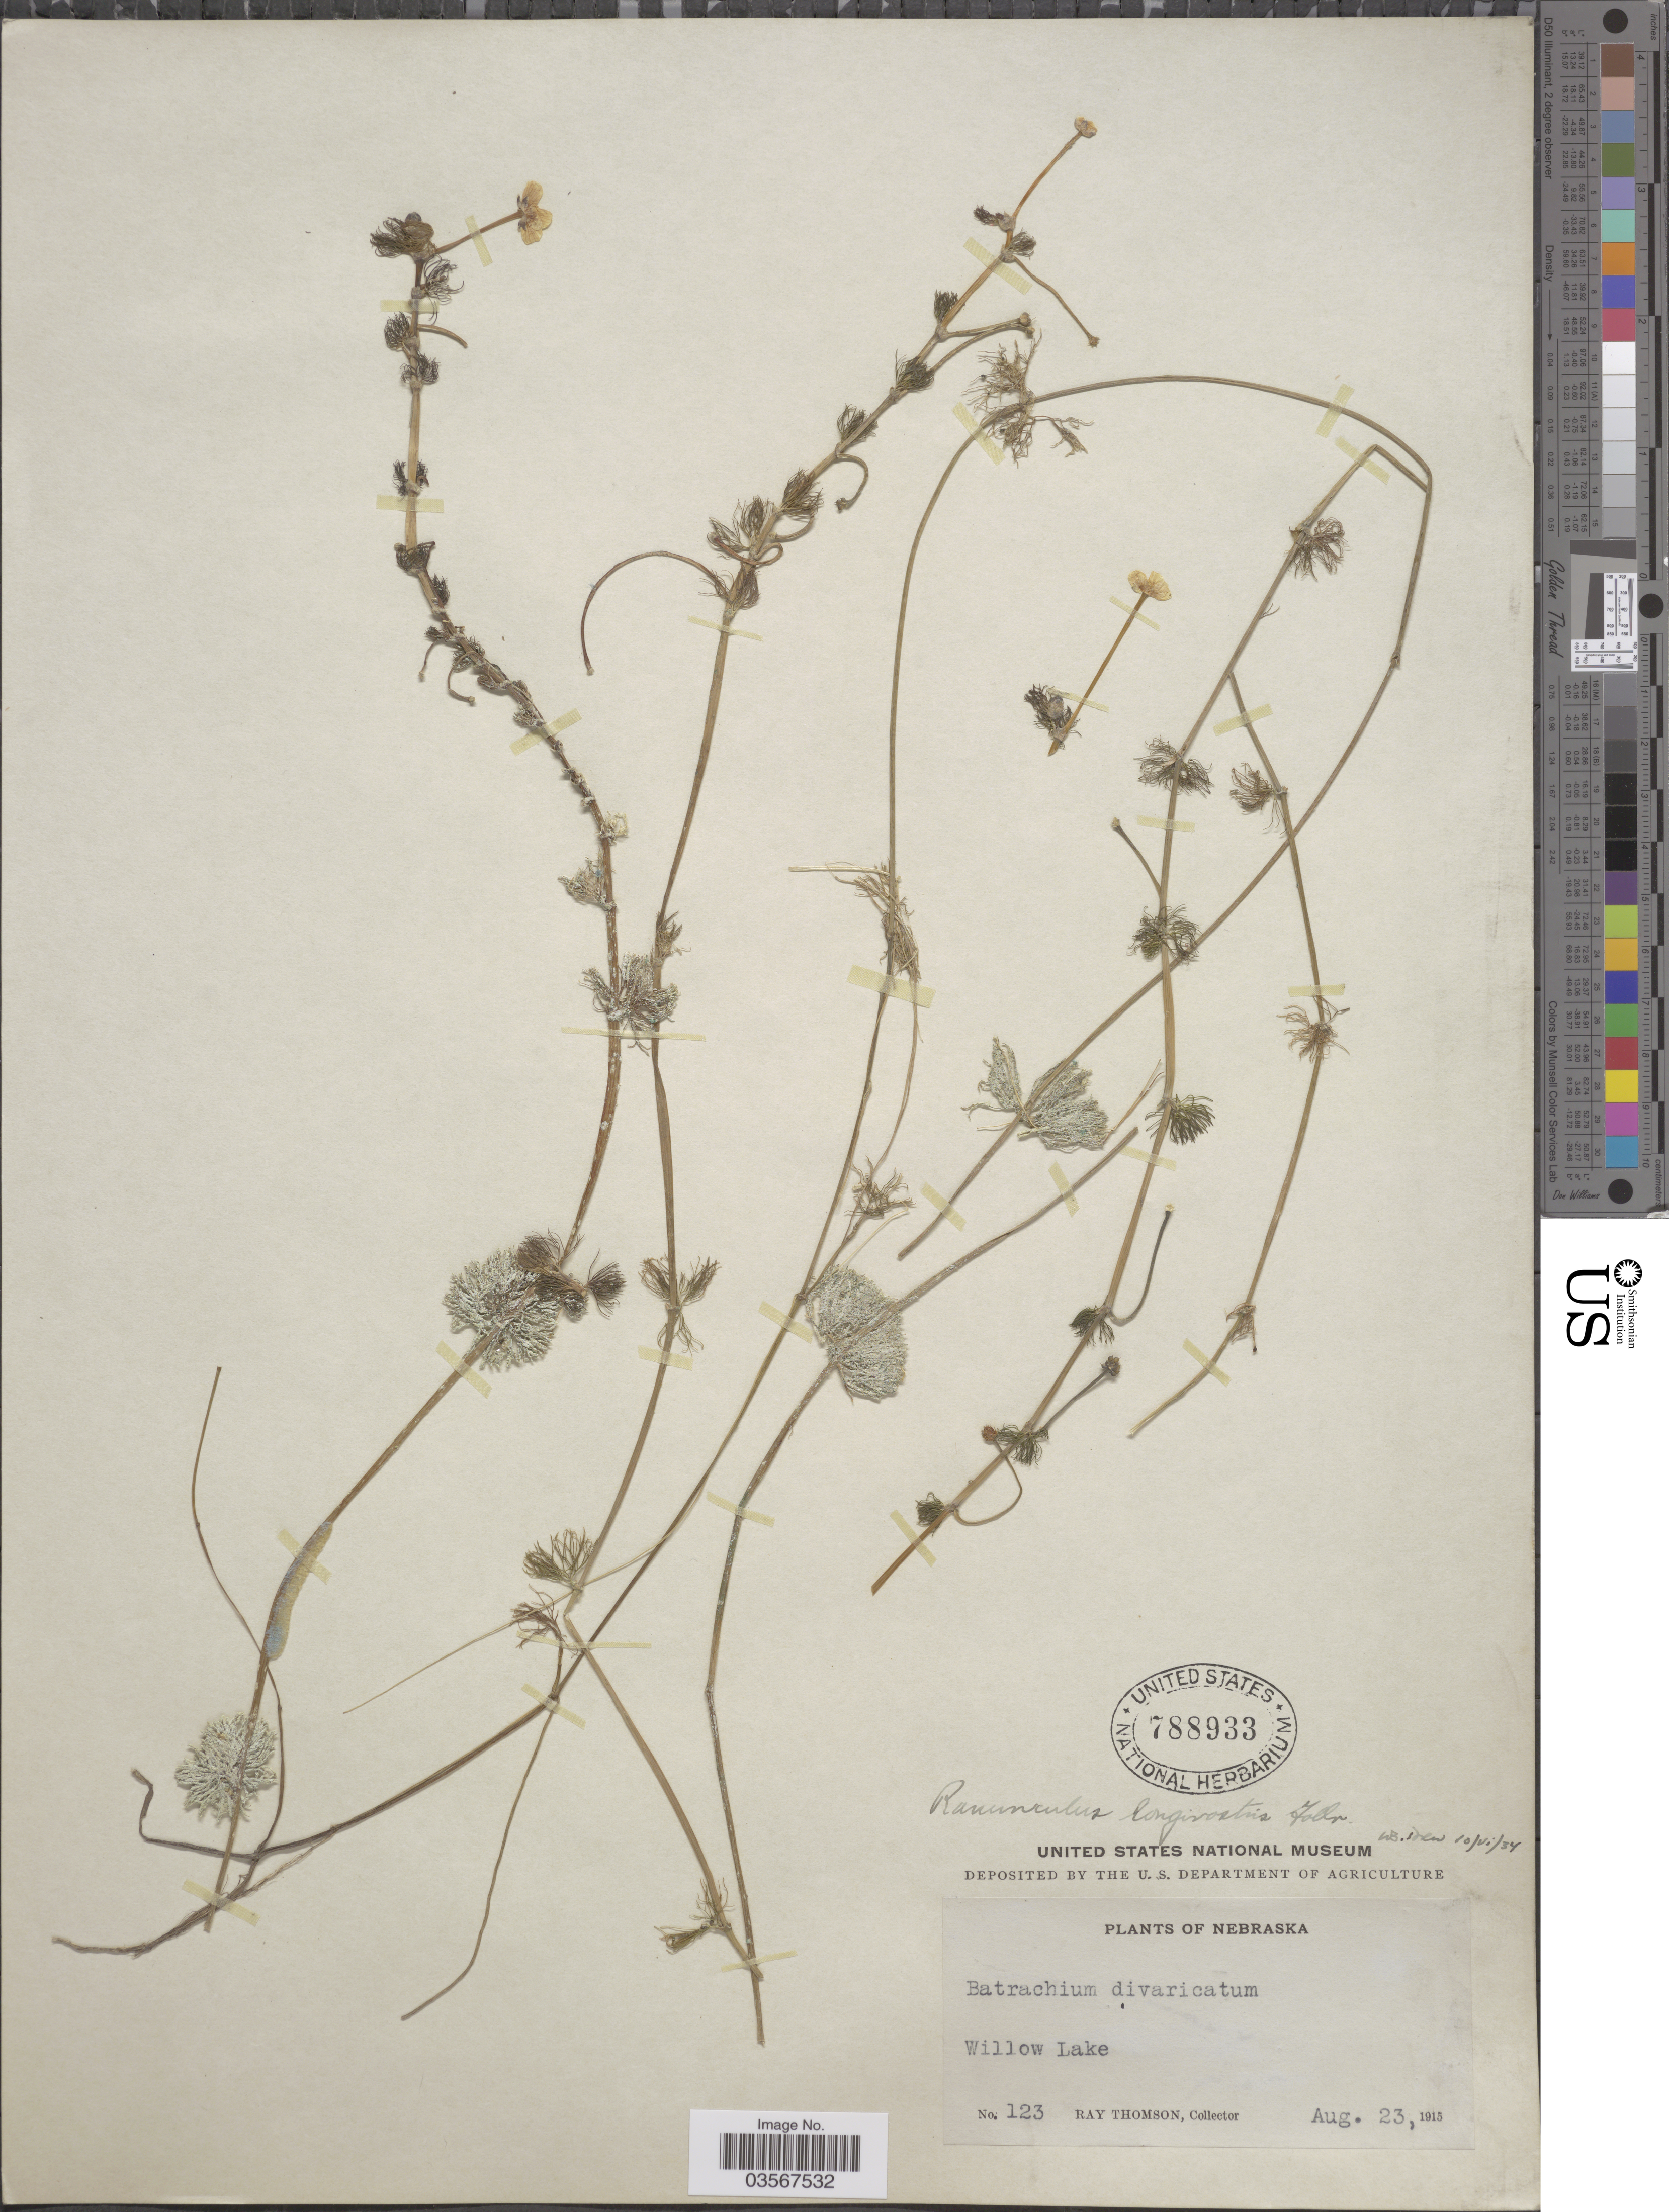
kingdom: Plantae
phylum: Tracheophyta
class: Magnoliopsida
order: Ranunculales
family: Ranunculaceae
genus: Ranunculus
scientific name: Ranunculus longirostris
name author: Godr.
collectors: R. Thomson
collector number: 123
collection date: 1915-08-23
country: United States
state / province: Nebraska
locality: Willow Lake.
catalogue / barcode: US 788933